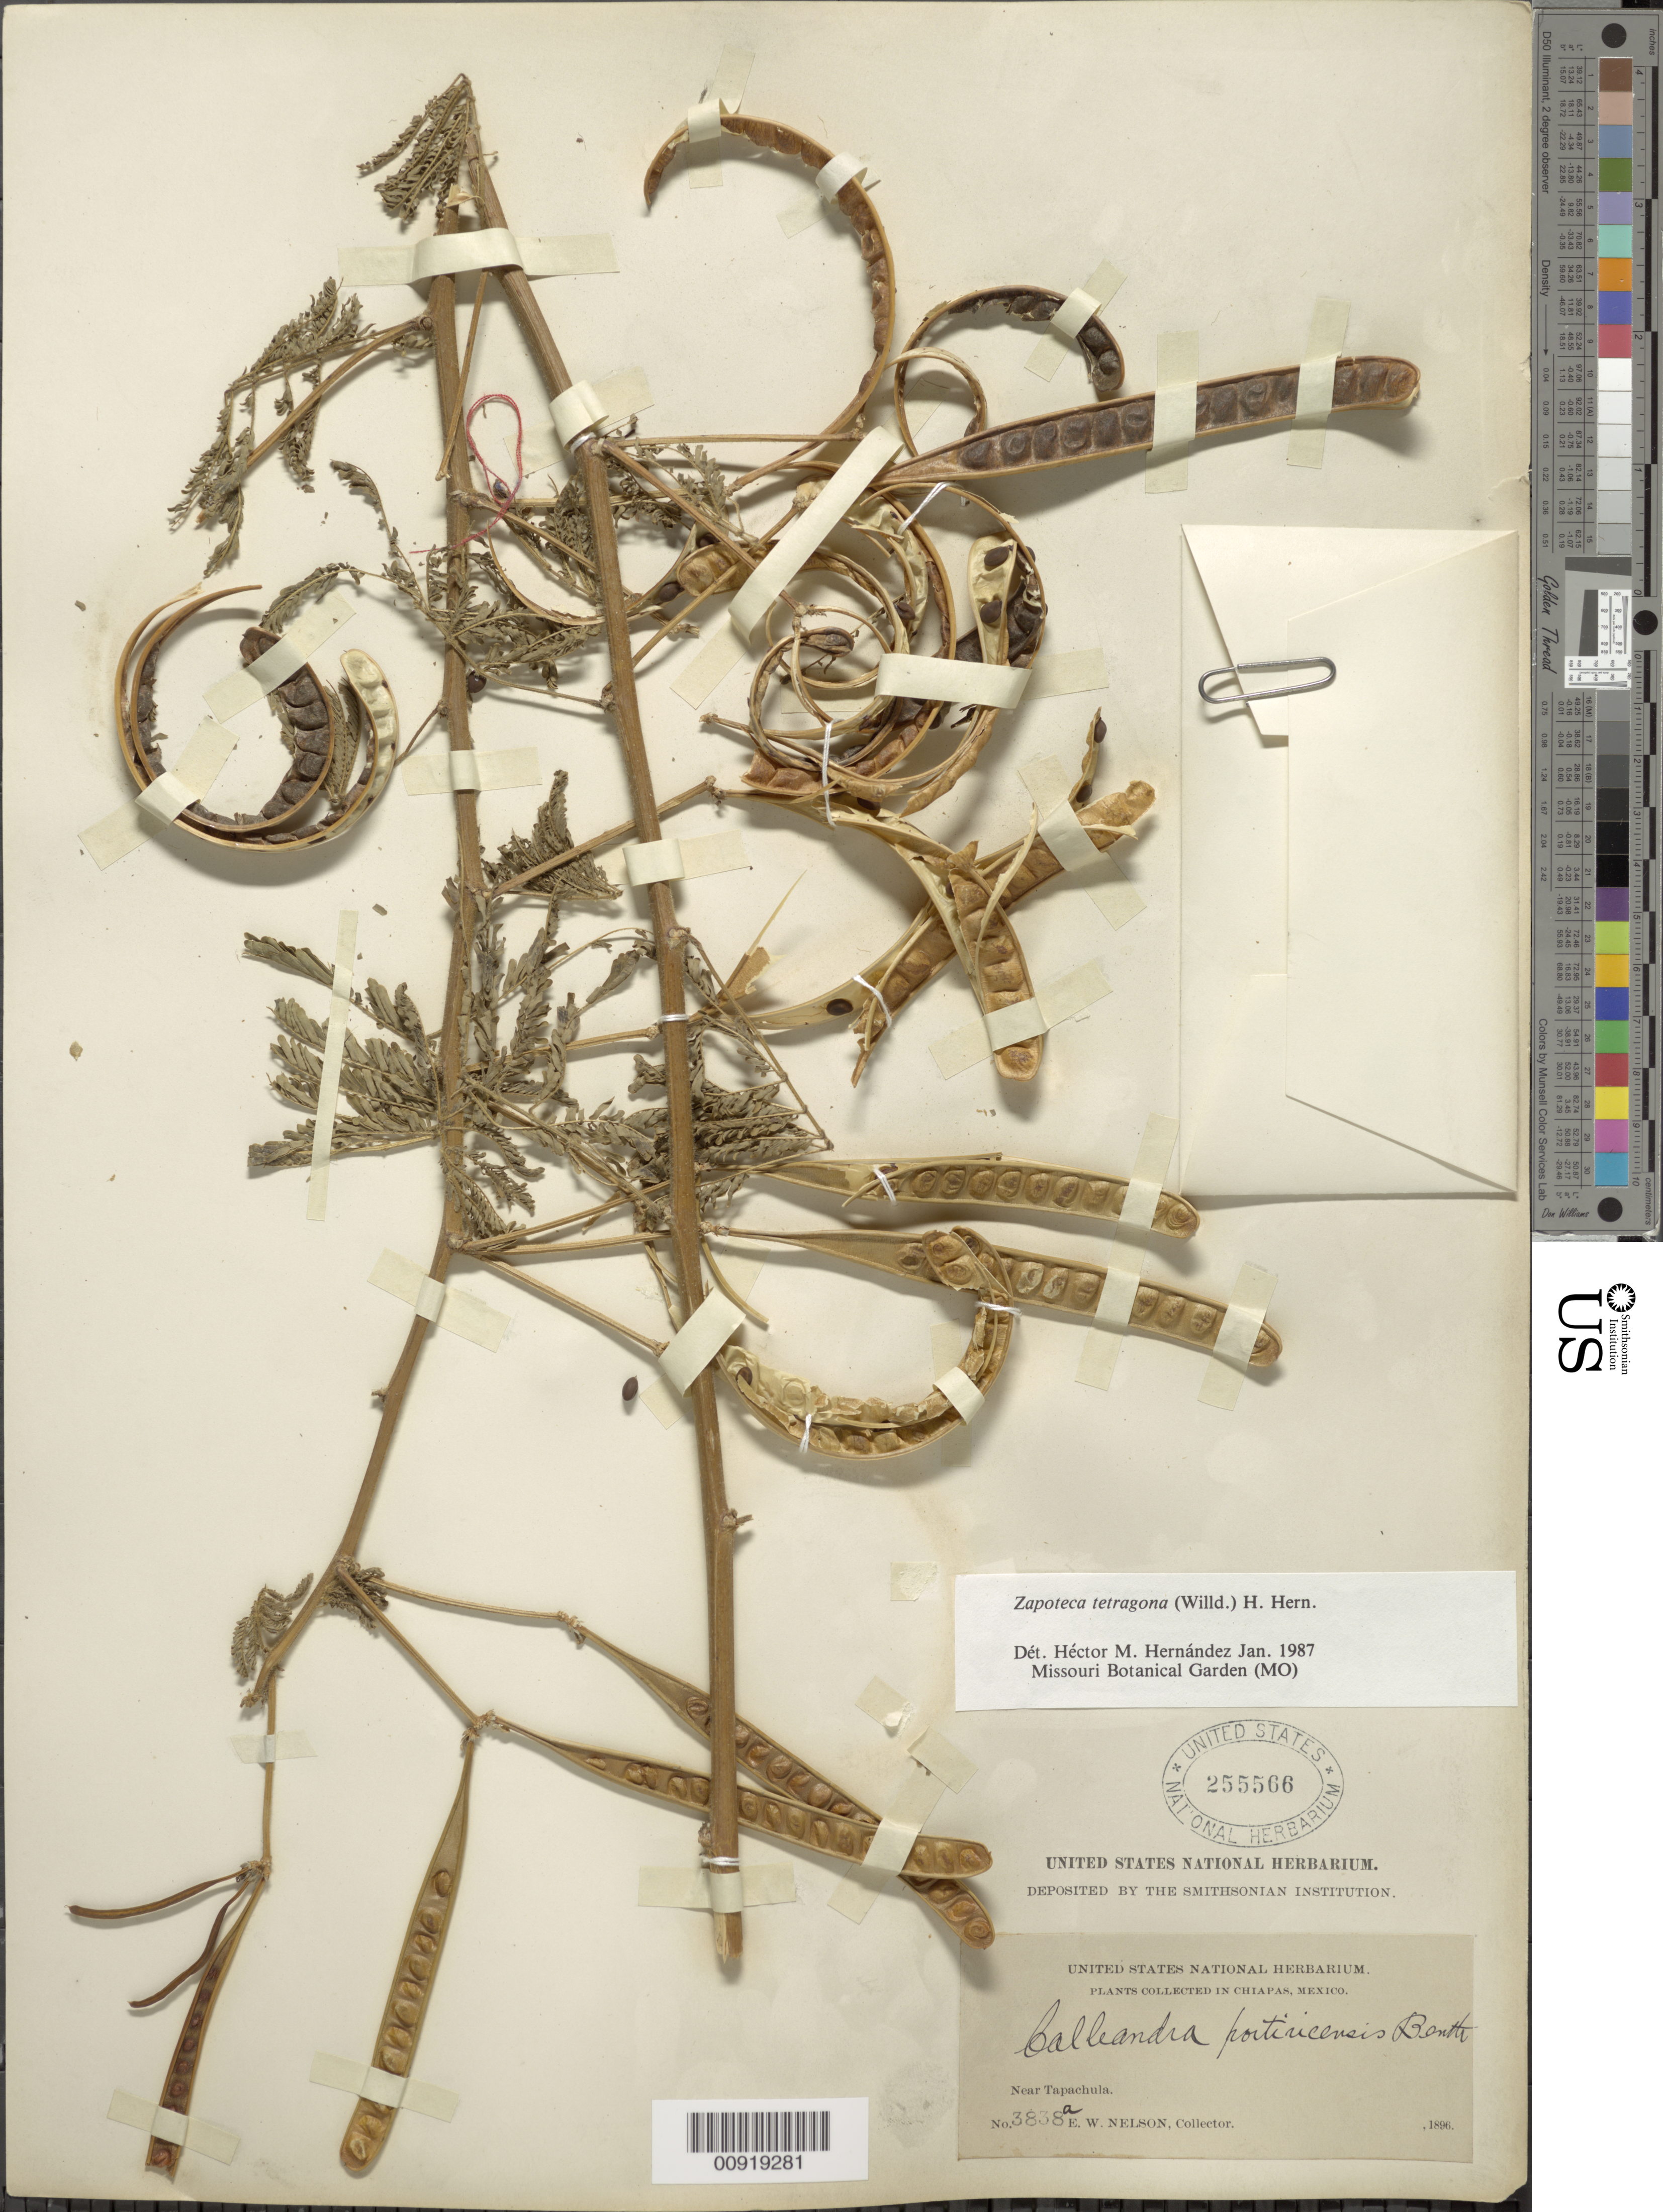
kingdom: Plantae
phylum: Tracheophyta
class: Magnoliopsida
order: Fabales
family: Fabaceae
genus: Zapoteca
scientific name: Zapoteca tetragona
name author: (Willd.) H.M. Hern.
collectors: E. W. Nelson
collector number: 3838 a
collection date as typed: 1896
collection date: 1896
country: Mexico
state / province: Chiapas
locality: Near Tapachula.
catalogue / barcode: US 255566